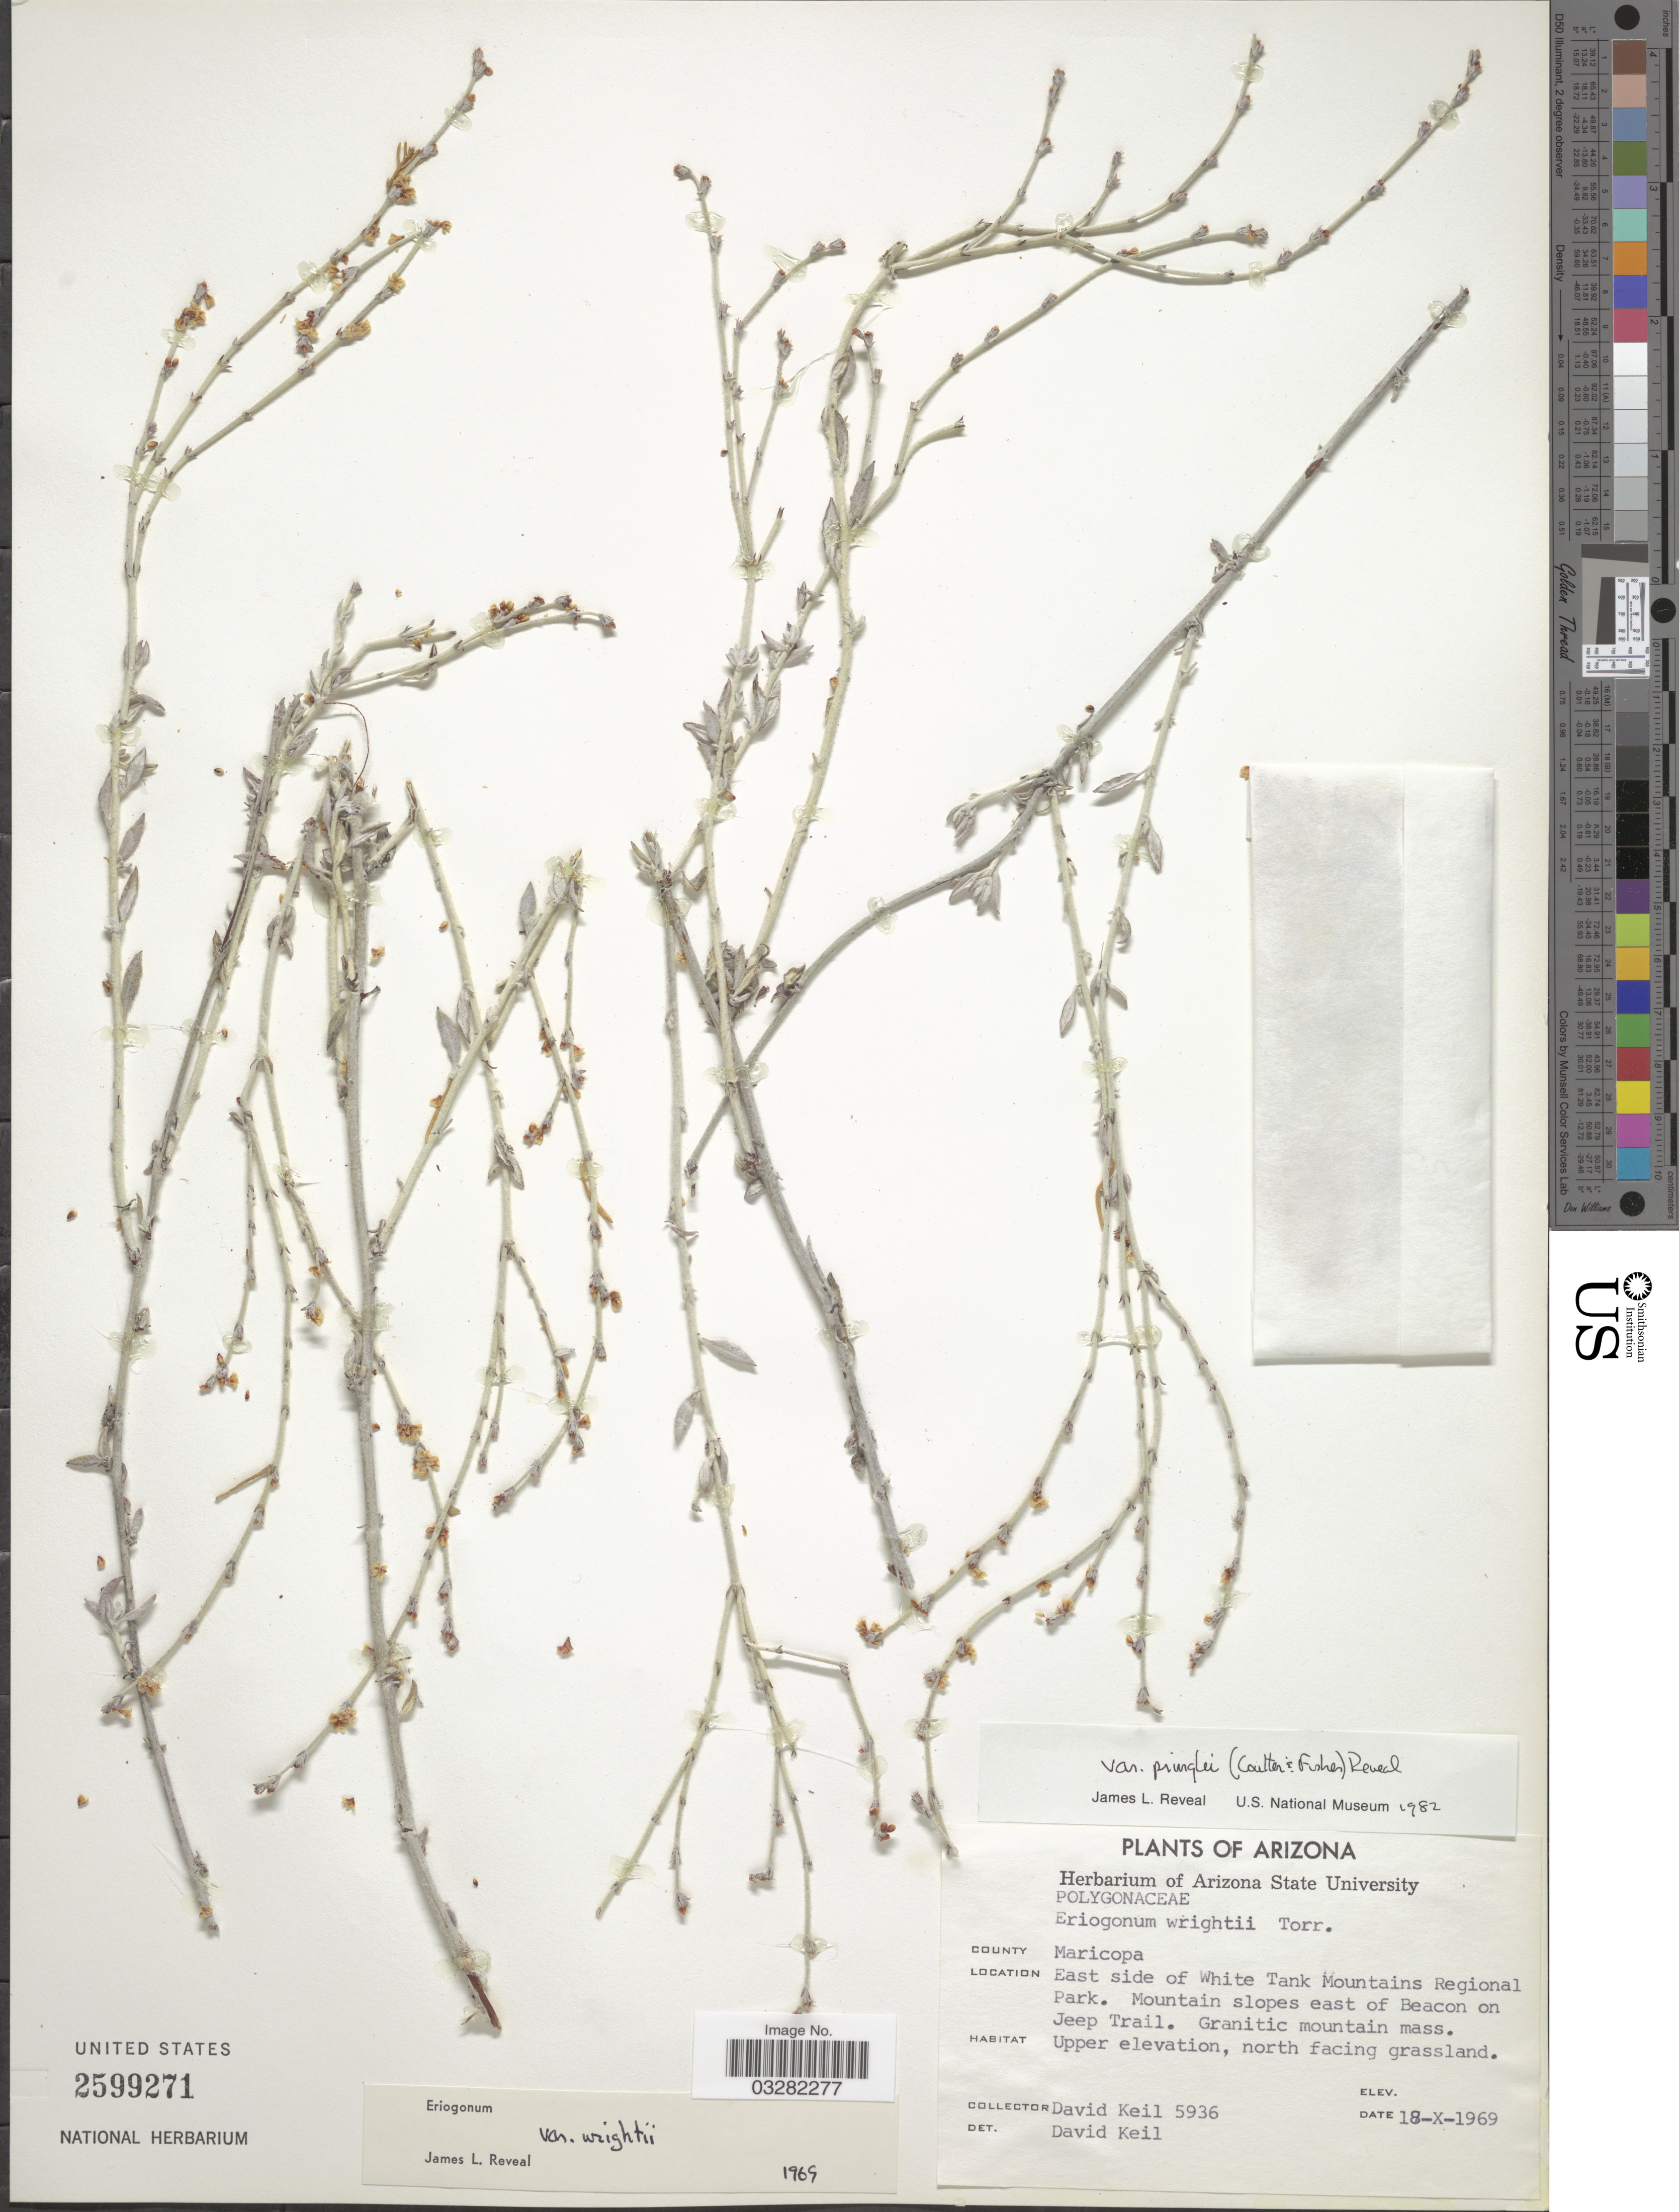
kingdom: Plantae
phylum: Tracheophyta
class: Magnoliopsida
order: Caryophyllales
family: Polygonaceae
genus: Eriogonum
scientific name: Eriogonum wrightii var. pringlei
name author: (J.M. Coult. & Fisher) Reveal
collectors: D. J. Keil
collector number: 5936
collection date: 1969-10-18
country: United States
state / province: Arizona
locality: County Maricopa, East side of White Tank Mountains Regional Park. Mountain slopes east of Beacon on Jeep Trail.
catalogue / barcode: US 2599271